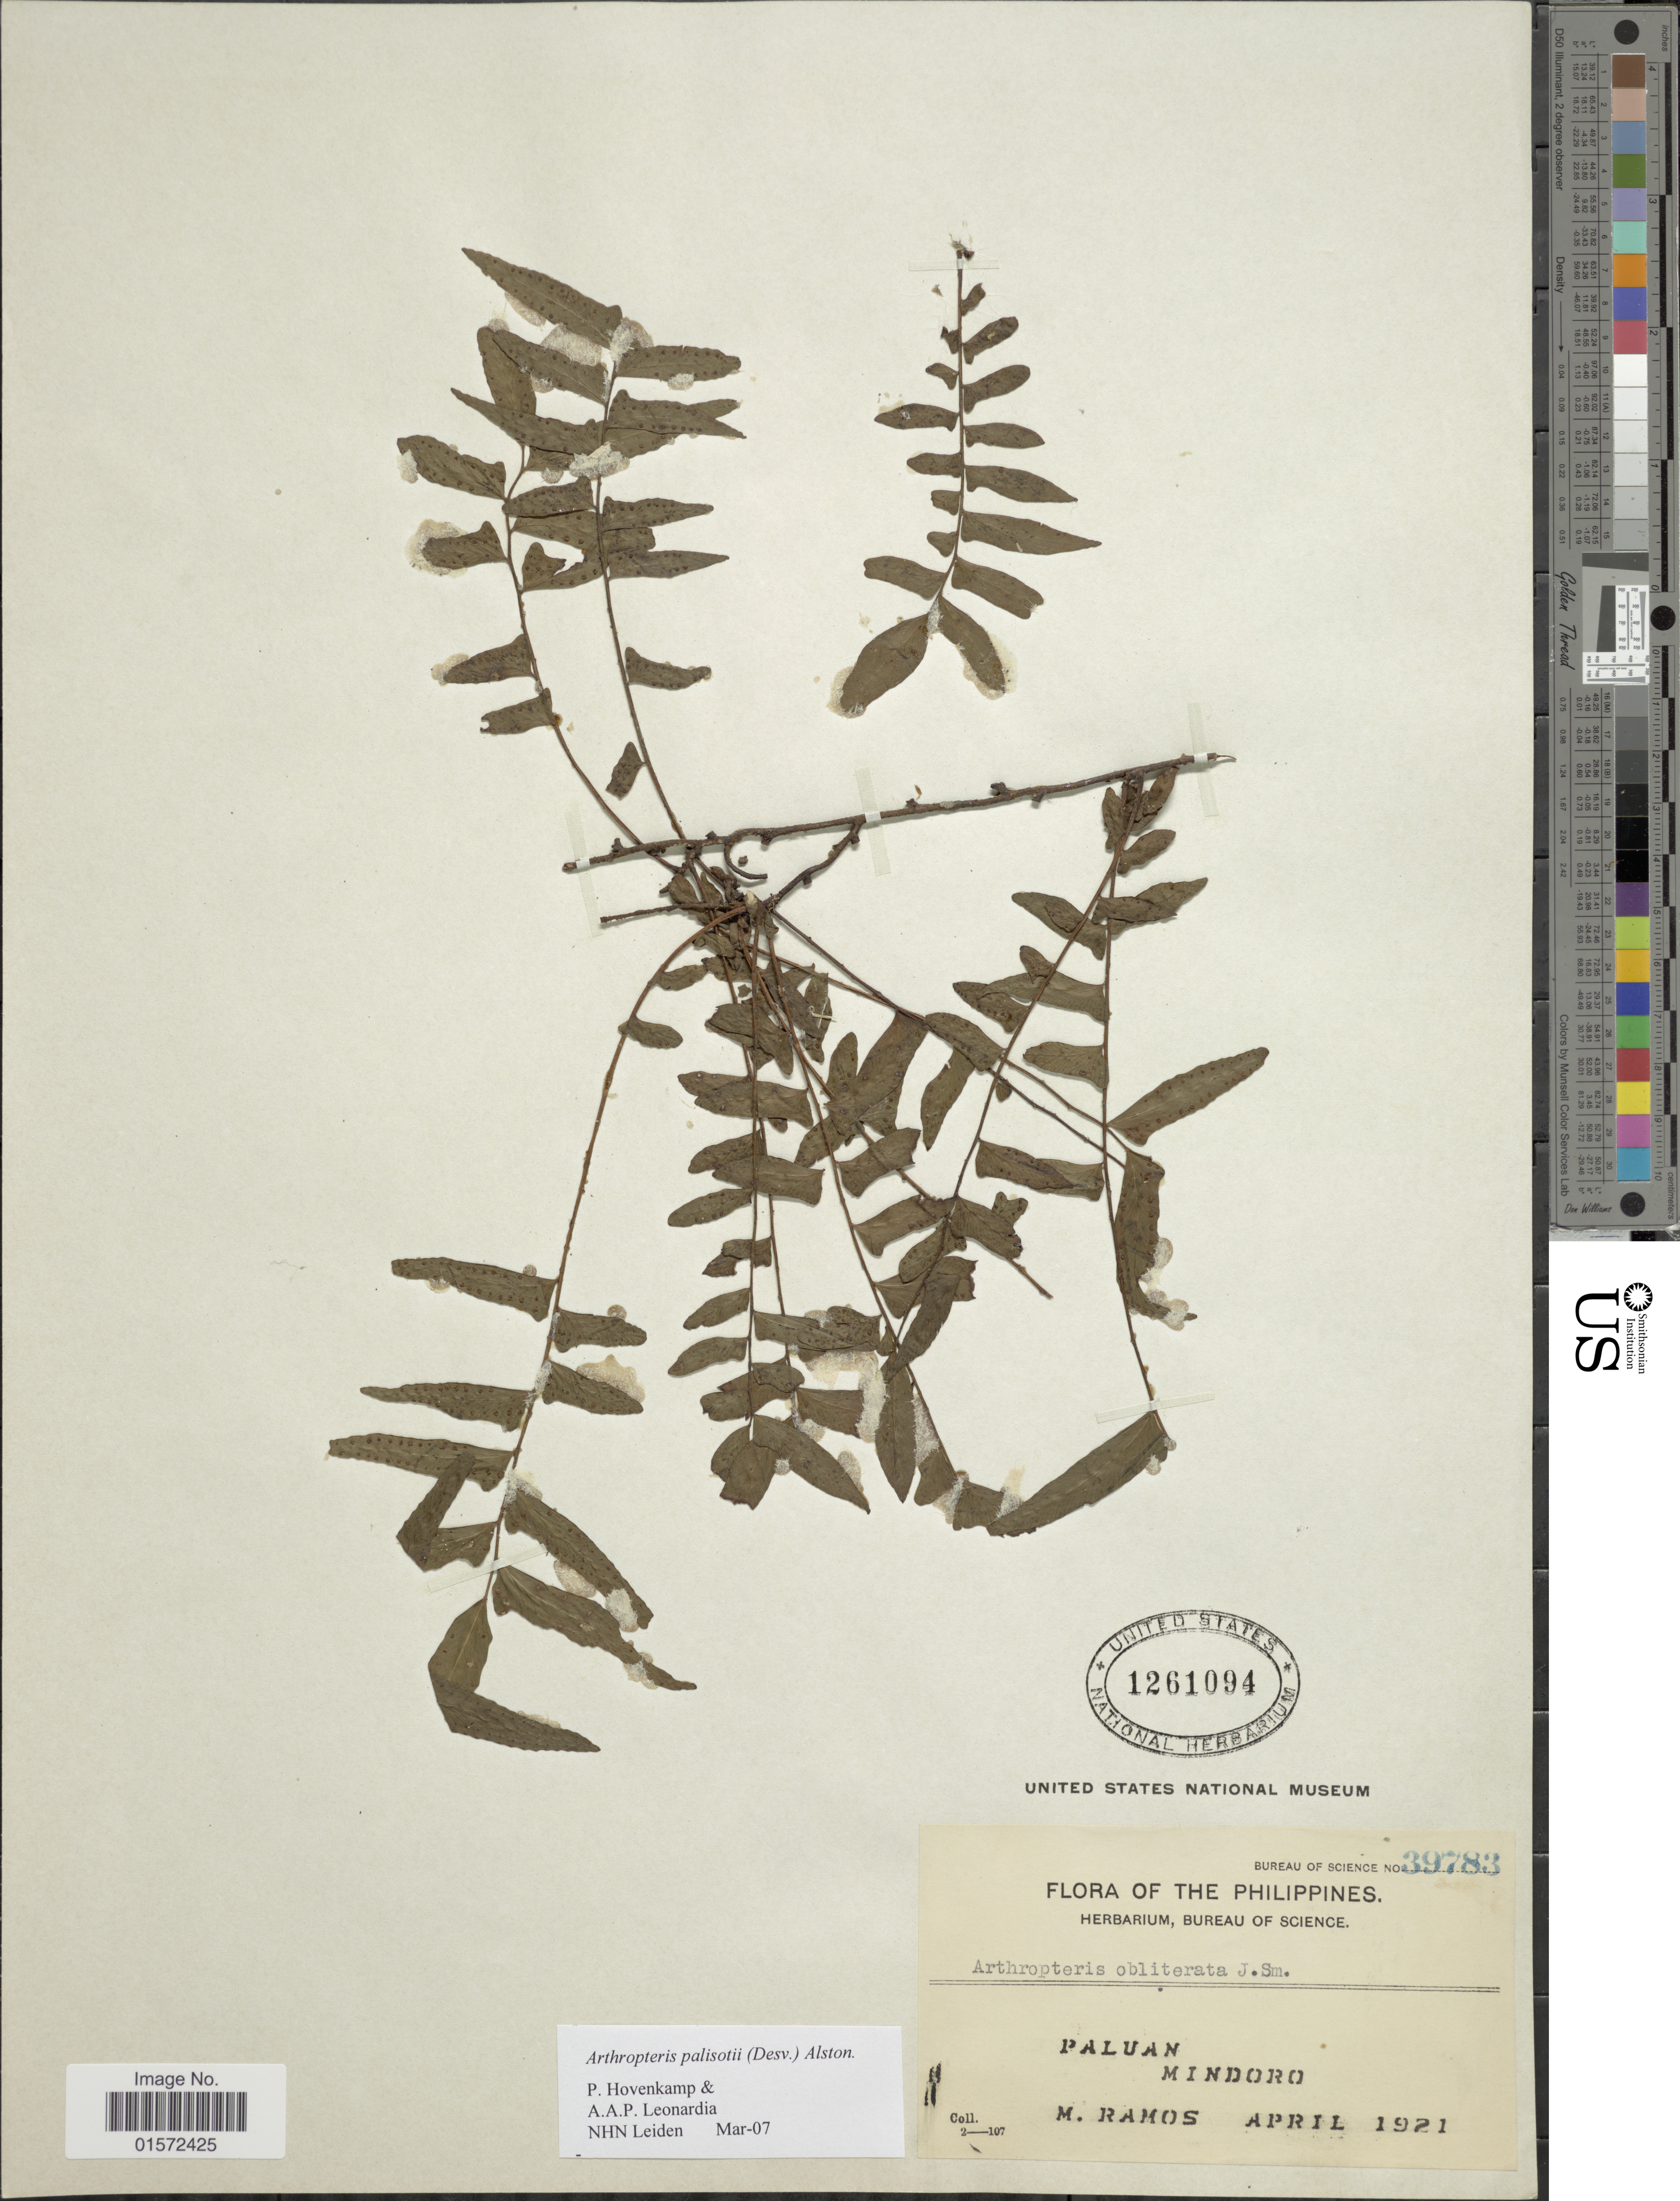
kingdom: Plantae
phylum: Tracheophyta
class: Polypodiopsida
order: Polypodiales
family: Tectariaceae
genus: Arthropteris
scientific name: Arthropteris palisotii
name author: (Desv.) Alston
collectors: M. Ramos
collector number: Bureau of science 39783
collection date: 1921-04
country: Philippines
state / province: Mimaropa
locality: The Phillippines, Paluan Mindoro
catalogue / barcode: US 1261094